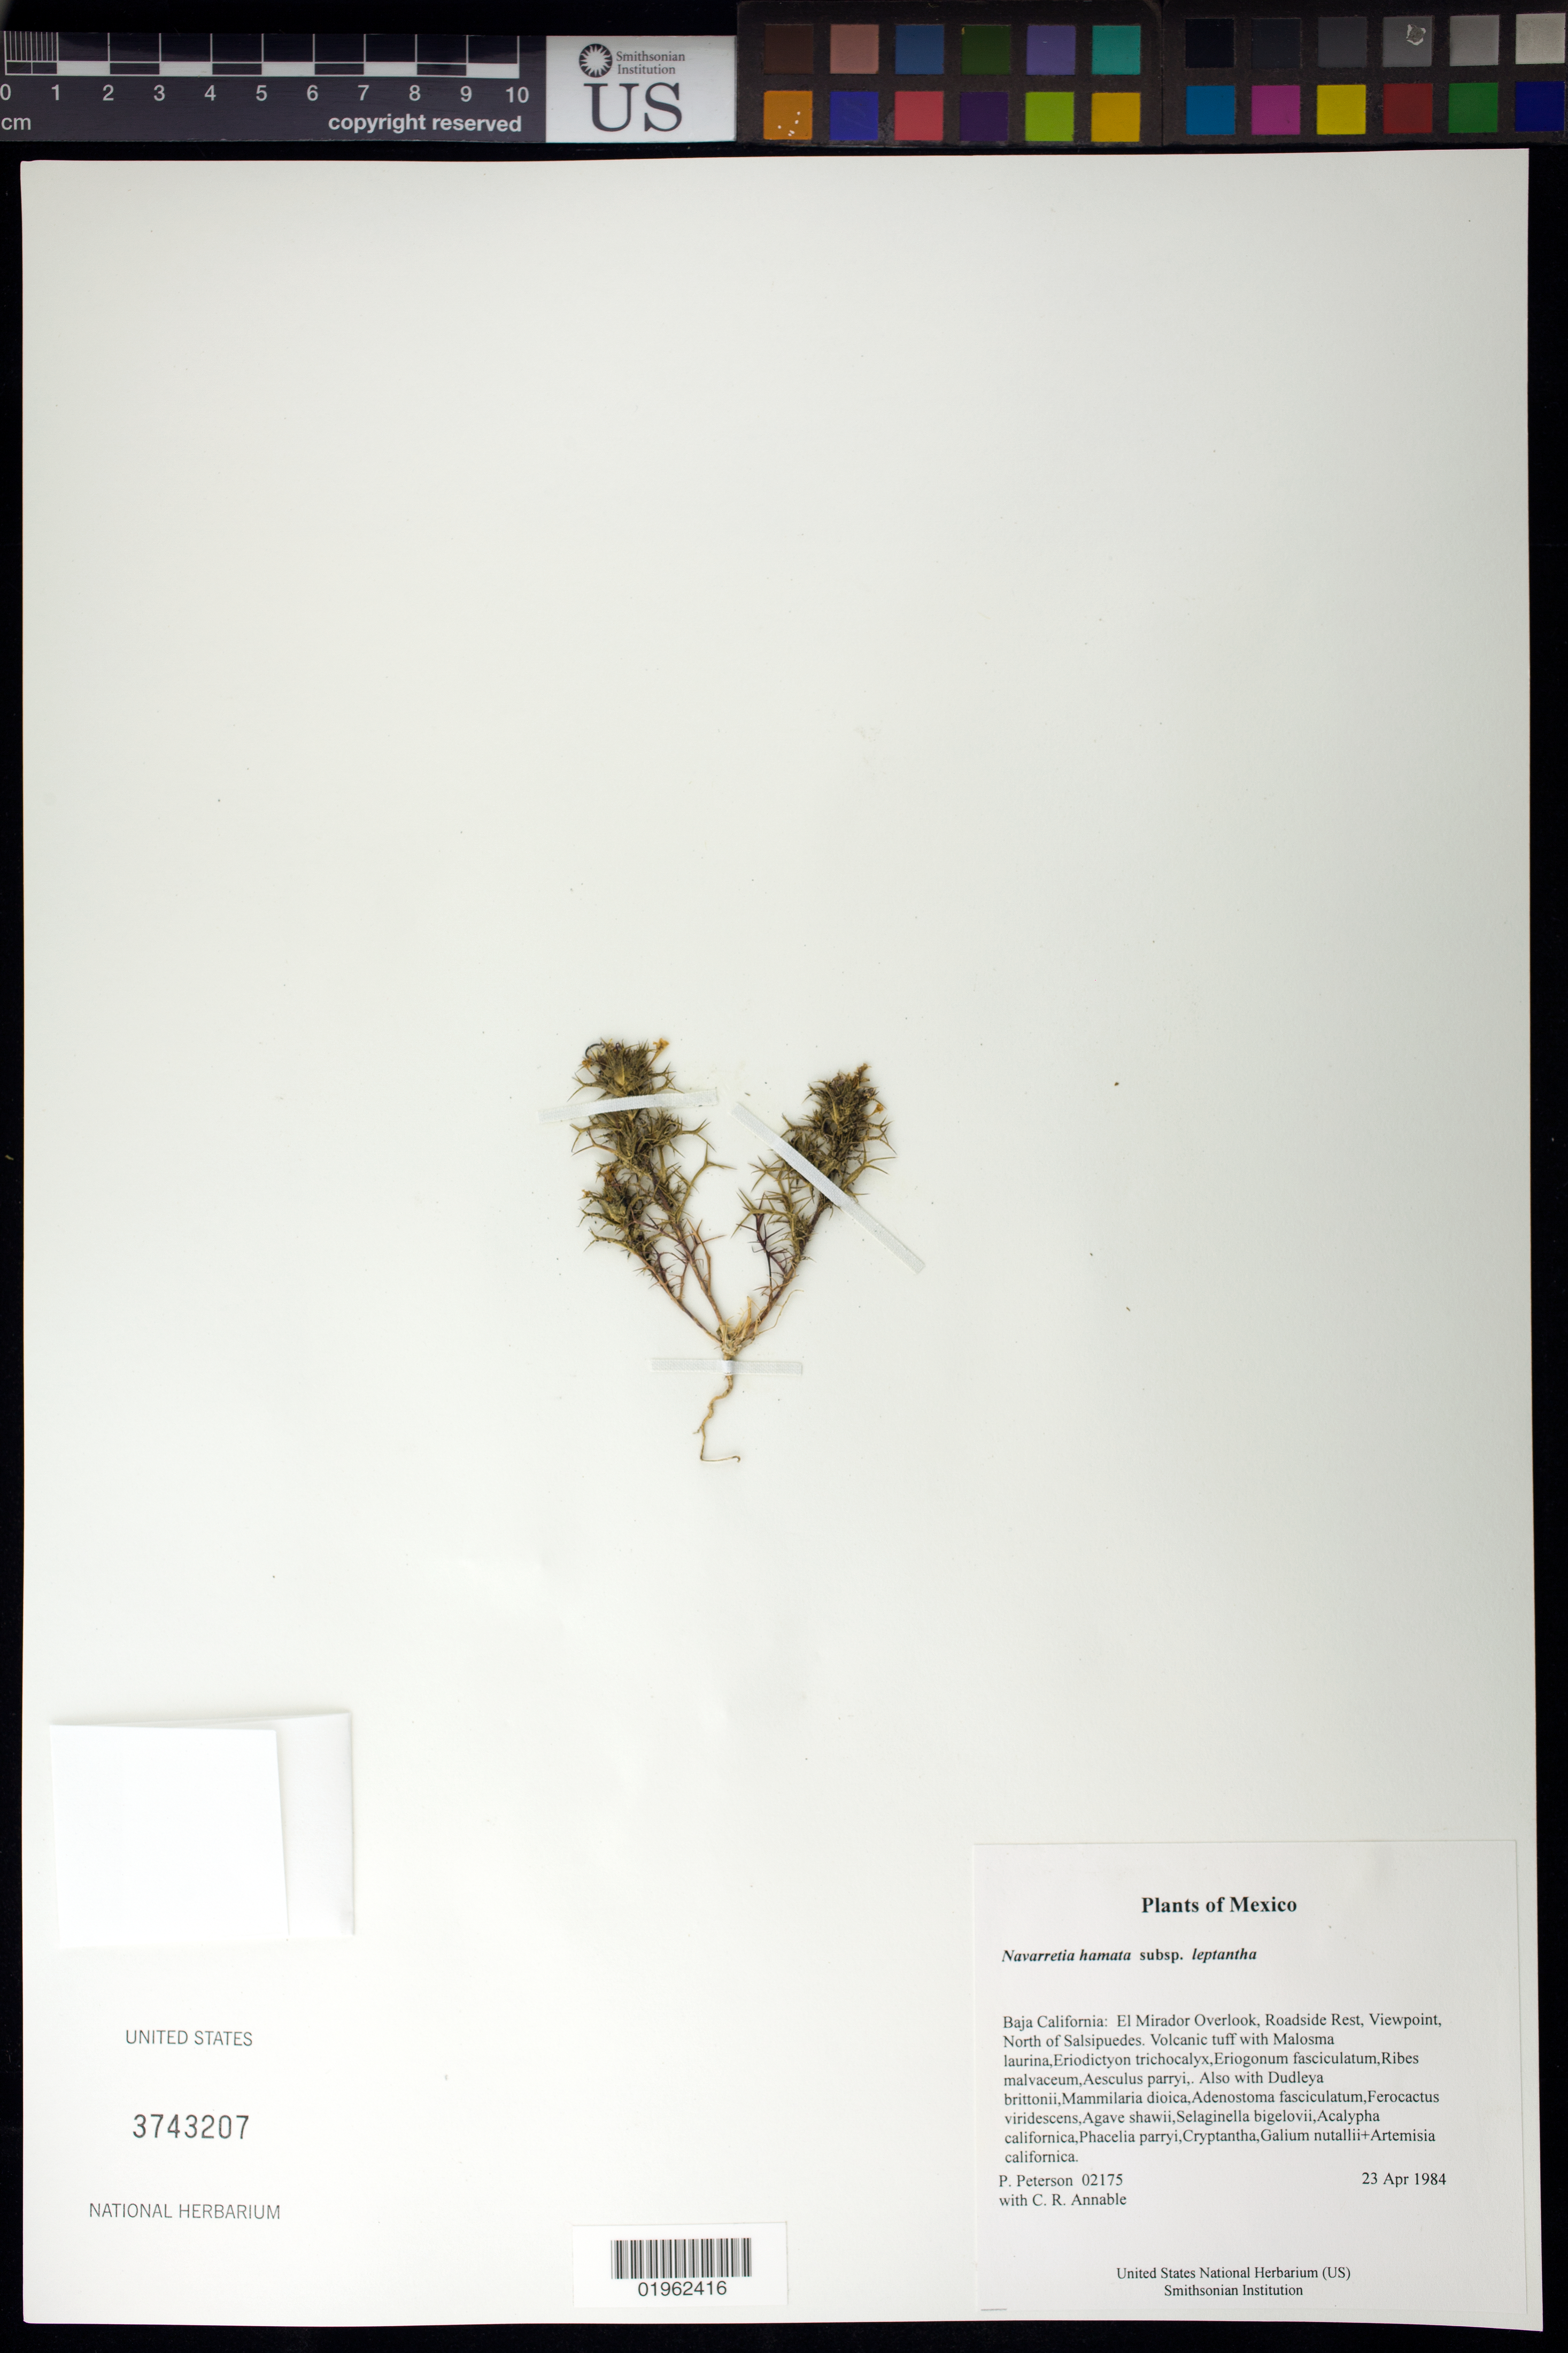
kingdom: Plantae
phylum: Tracheophyta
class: Magnoliopsida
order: Ericales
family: Polemoniaceae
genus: Navarretia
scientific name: Navarretia hamata subsp. leptantha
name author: (Greene) H. Mason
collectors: P. M. Peterson & C. R. Annable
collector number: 02175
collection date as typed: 23 Apr 1984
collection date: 1984-04-23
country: Mexico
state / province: Baja California Norte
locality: El Mirador Overlook, Roadside Rest, Viewpoint, North of Salsipuedes.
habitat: Volcanic tuff with Malosma laurina,Eriodictyon trichocalyx,Eriogonum fasciculatum,Ribes malvaceum,Aesculus parryi,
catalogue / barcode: US 3743207